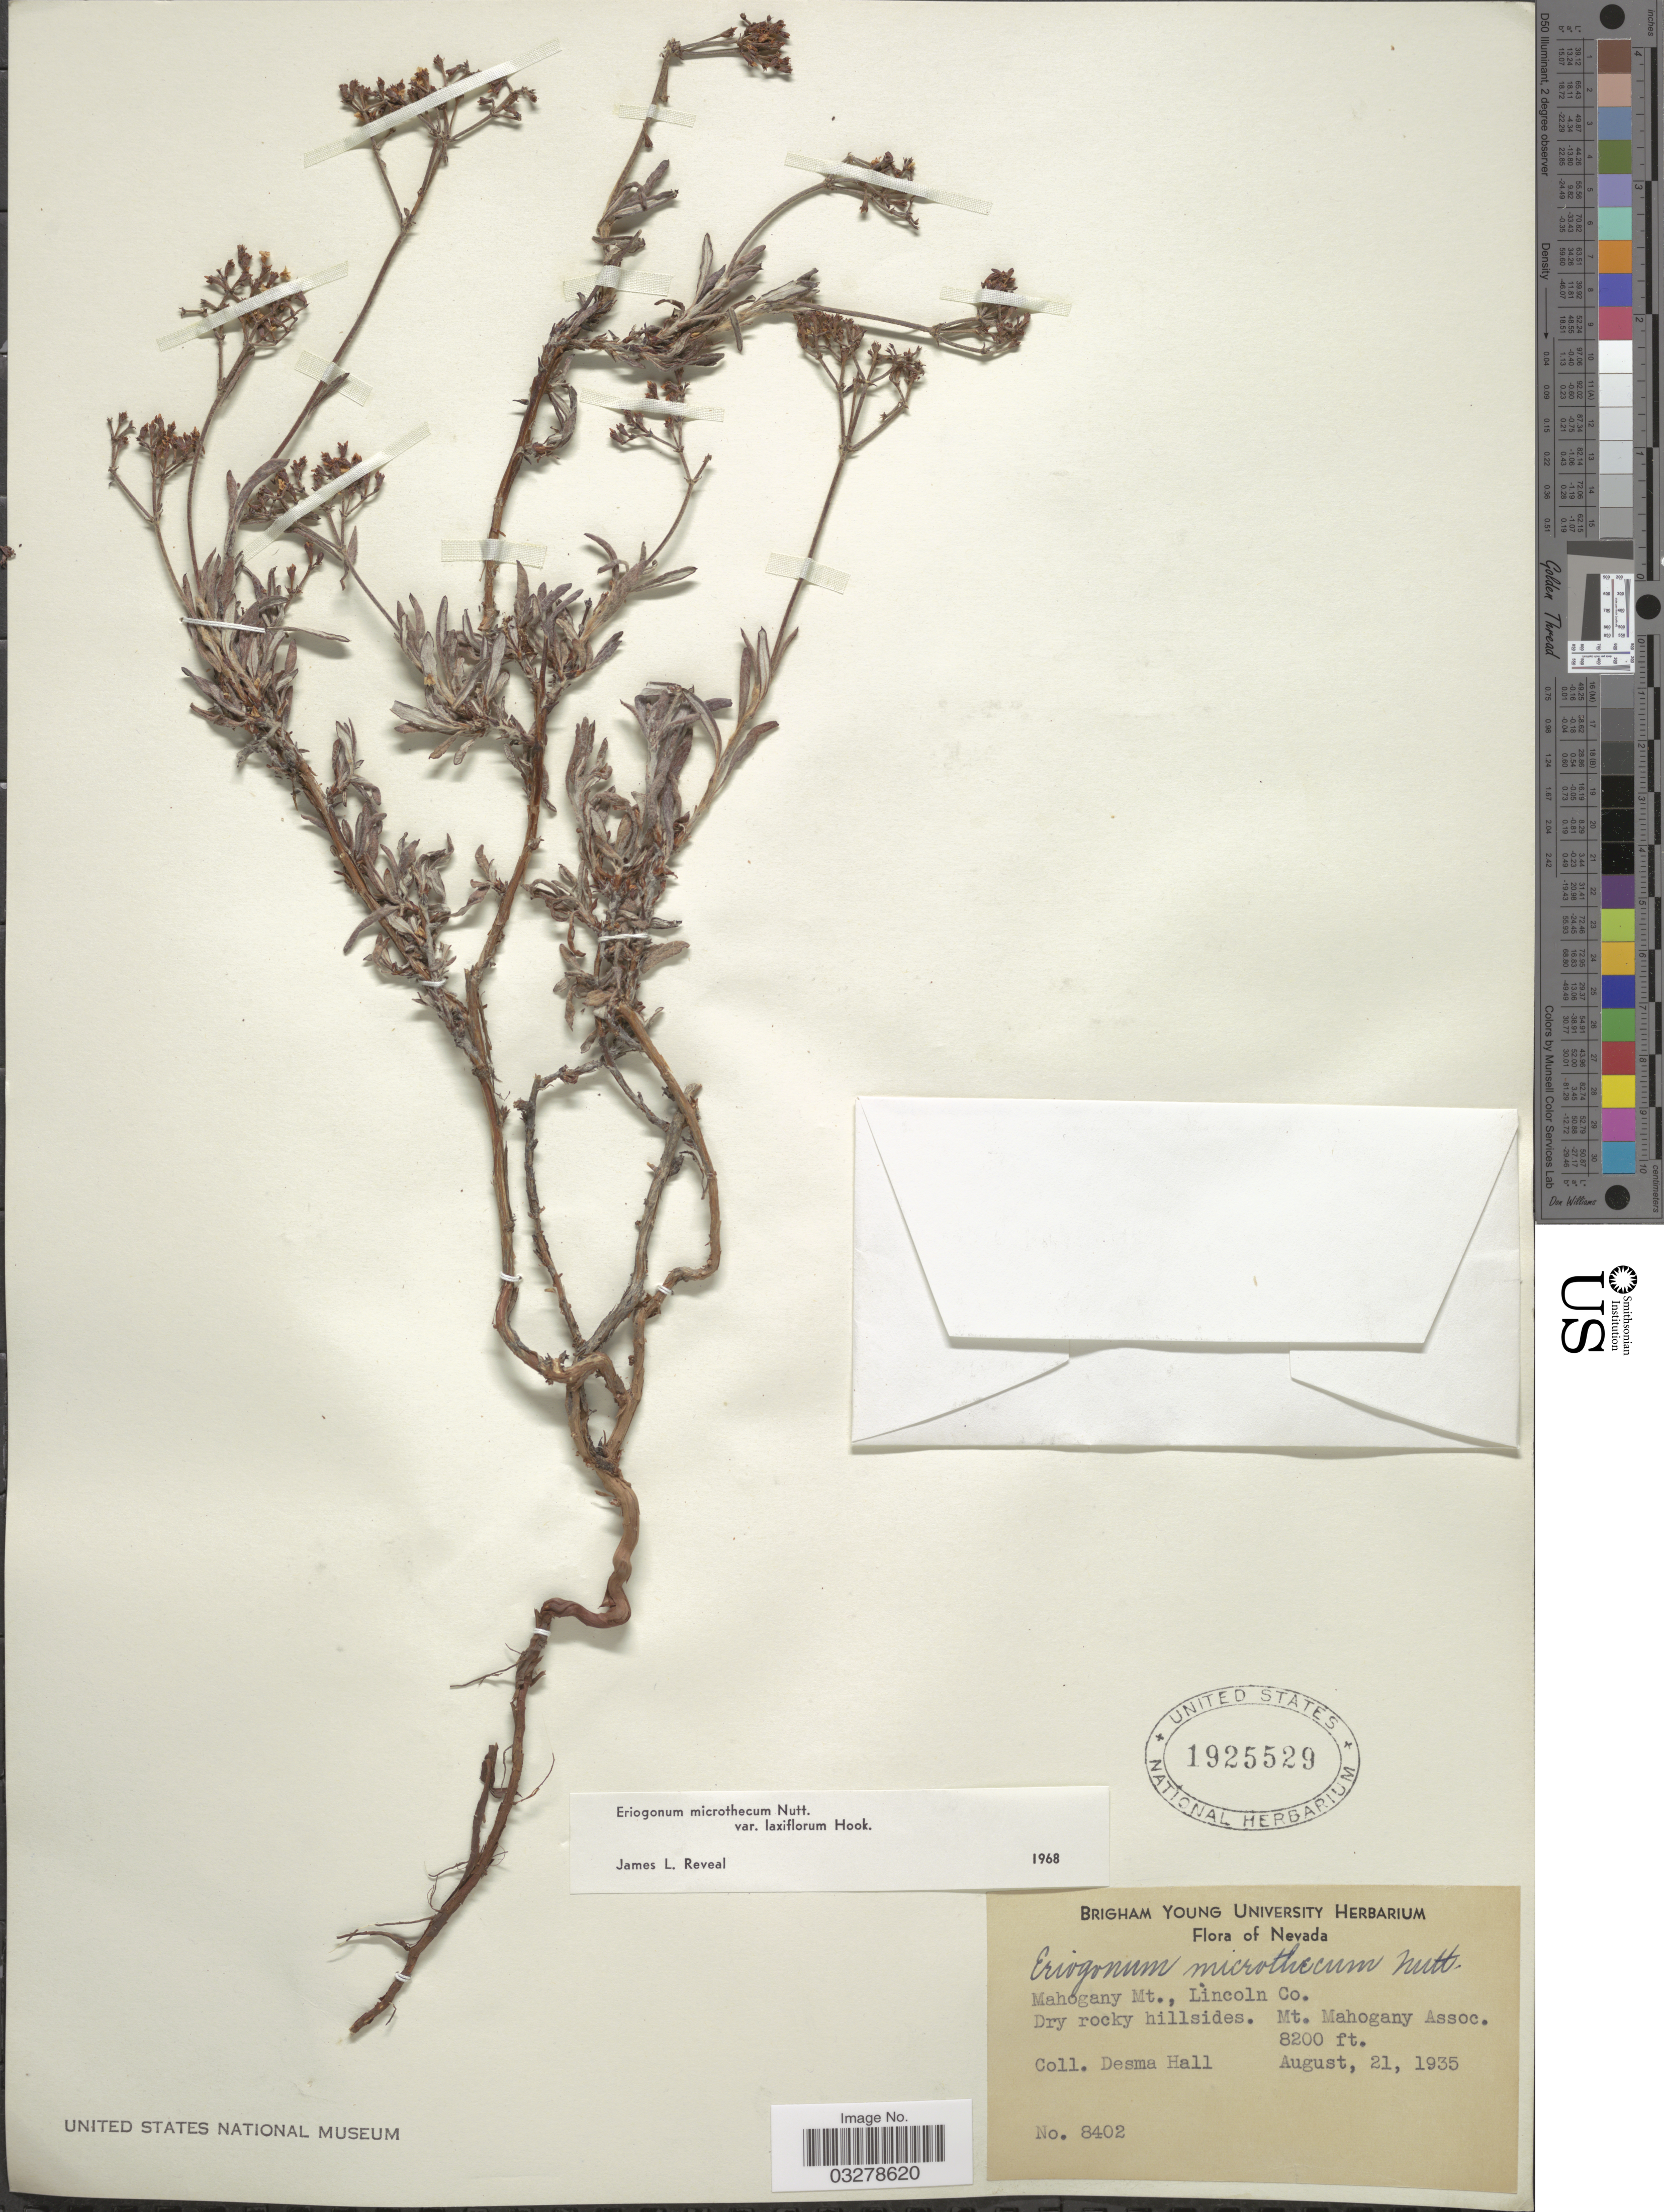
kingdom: Plantae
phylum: Tracheophyta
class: Magnoliopsida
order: Caryophyllales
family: Polygonaceae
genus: Eriogonum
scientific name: Eriogonum microtheca var. laxiflorum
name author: Hook.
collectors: D. Hall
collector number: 8402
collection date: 1935-08-21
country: United States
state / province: Nevada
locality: Mahogany Mt., Lincoln Co. Mt. Mahogany Assoc.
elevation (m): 2499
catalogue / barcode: US 1925529